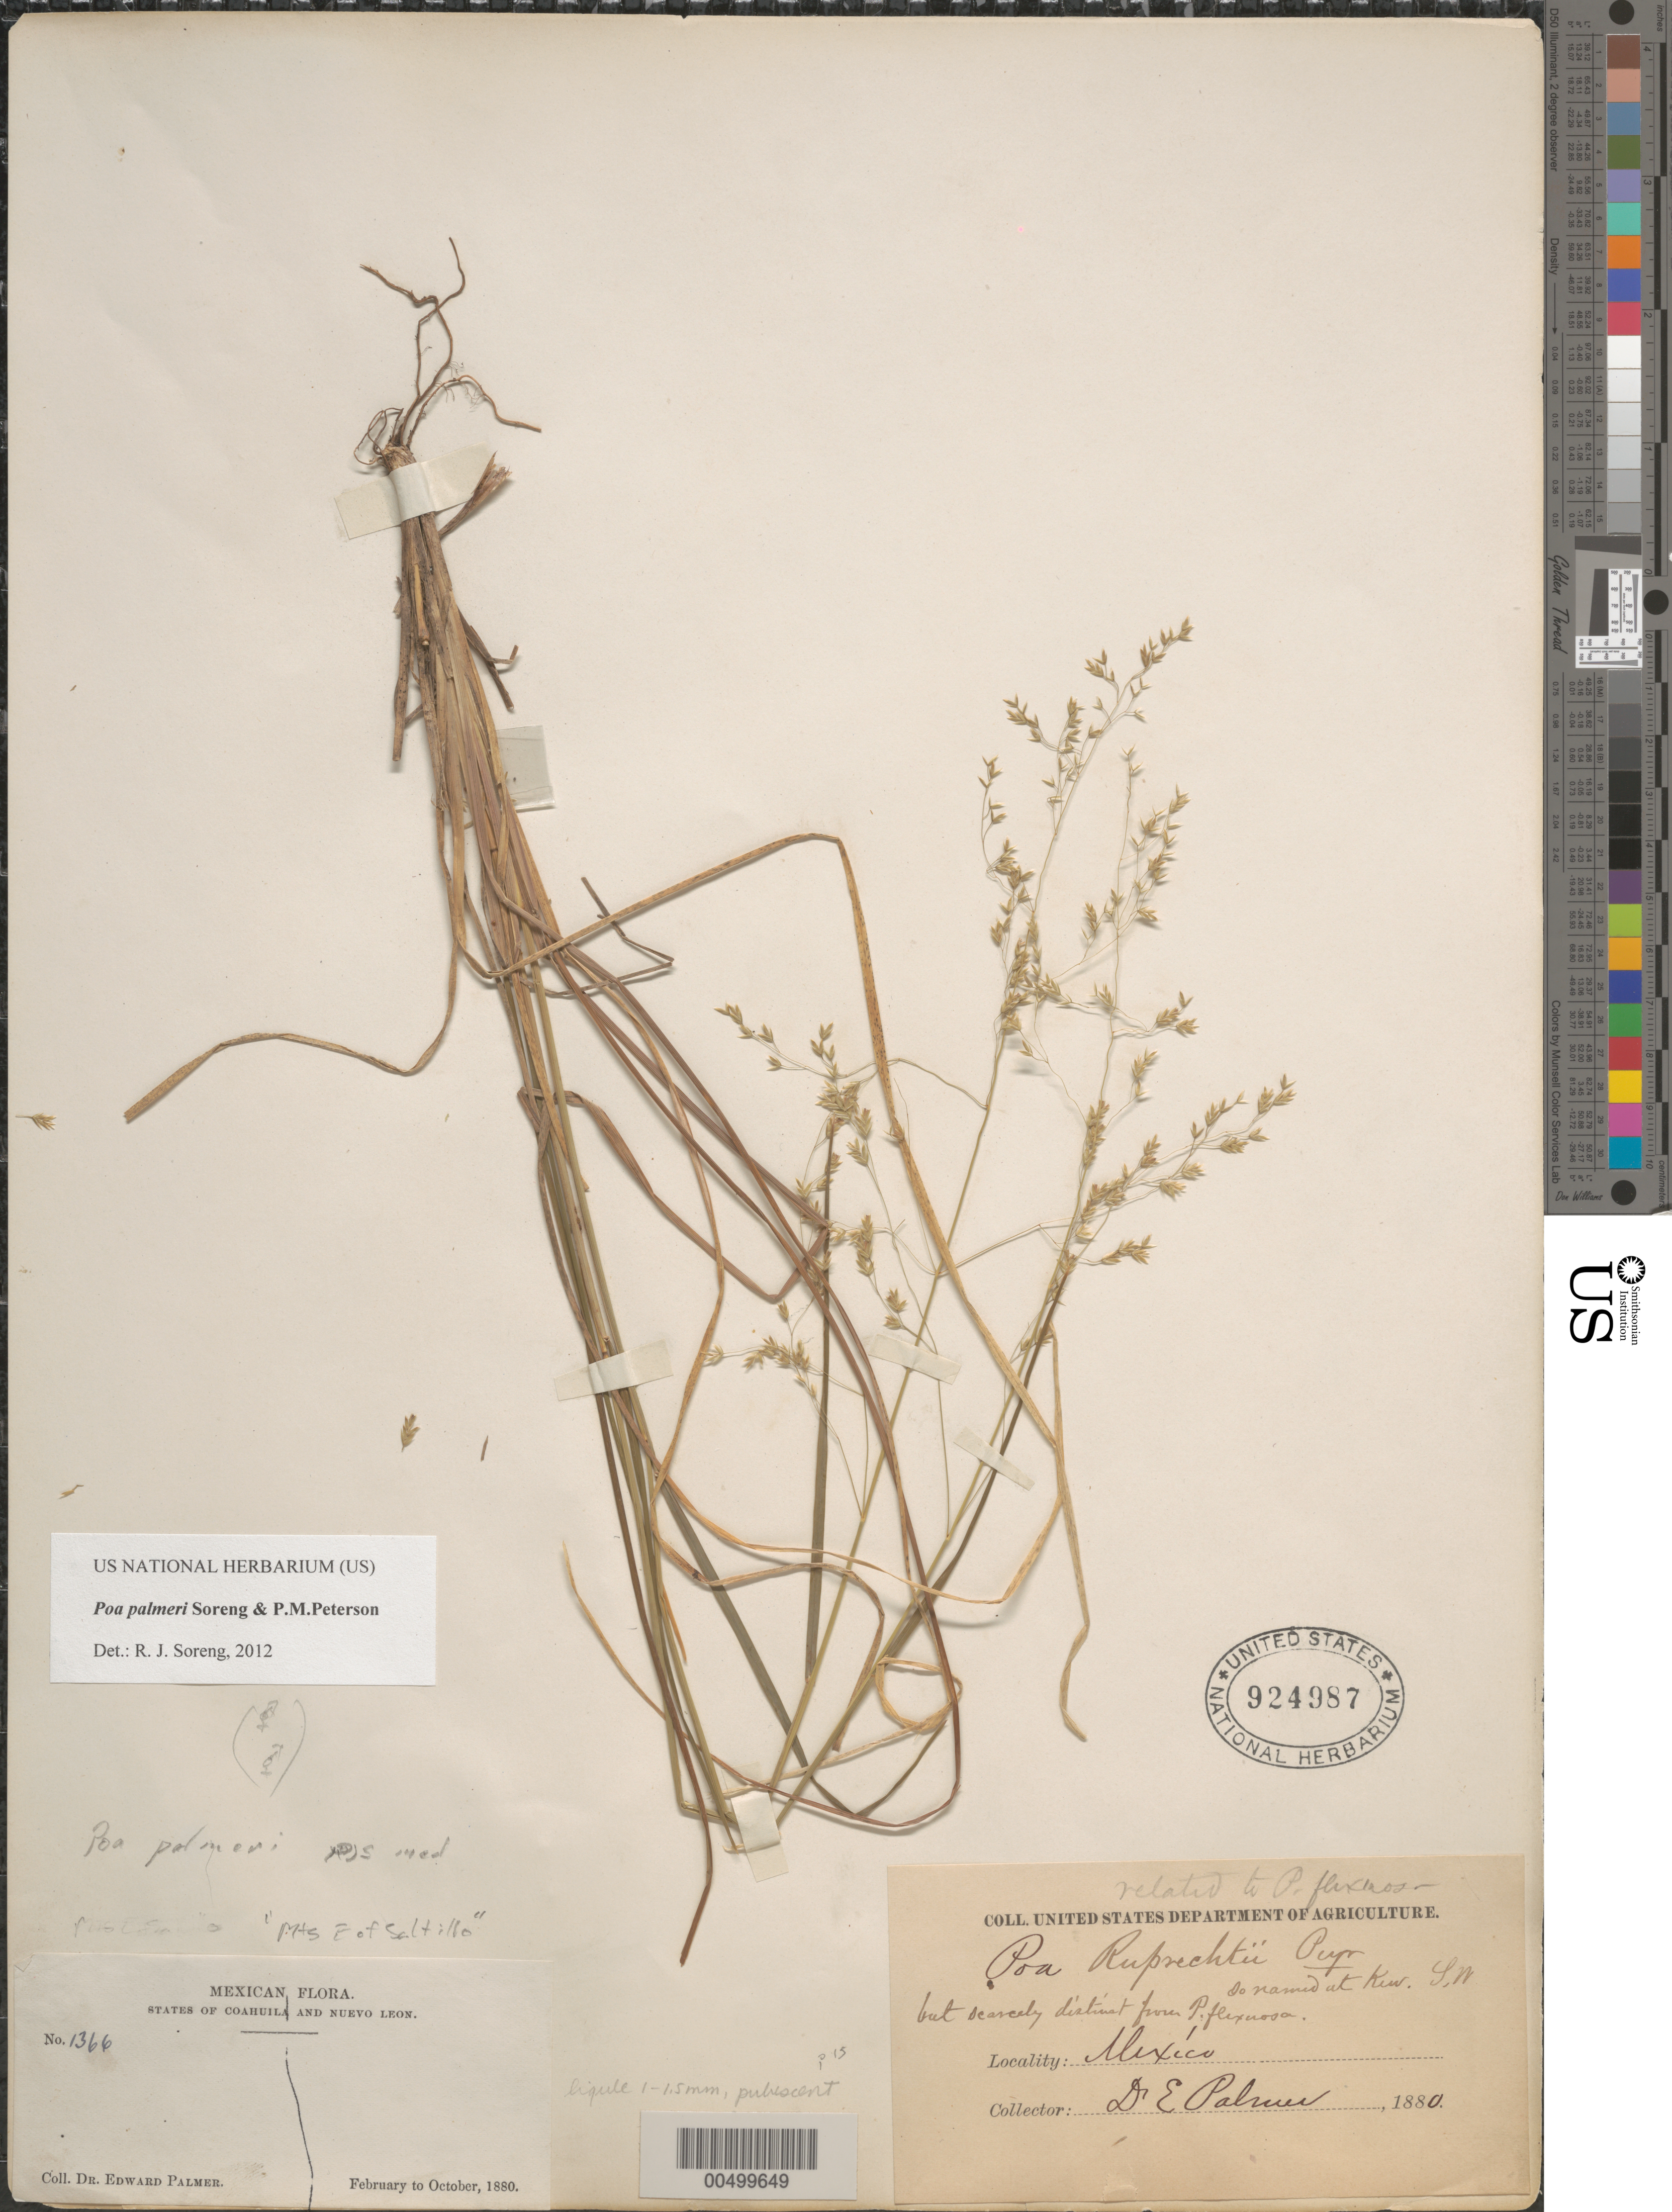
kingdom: Plantae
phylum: Tracheophyta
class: Liliopsida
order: Poales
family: Poaceae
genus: Poa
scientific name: Poa palmeri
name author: Soreng & P.M. Peterson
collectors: E. Palmer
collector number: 1366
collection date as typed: Feb 1880 to Oct 1880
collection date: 1880-02/1880-10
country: Mexico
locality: States of Coahuila & Nuevo Leon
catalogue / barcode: US 924987